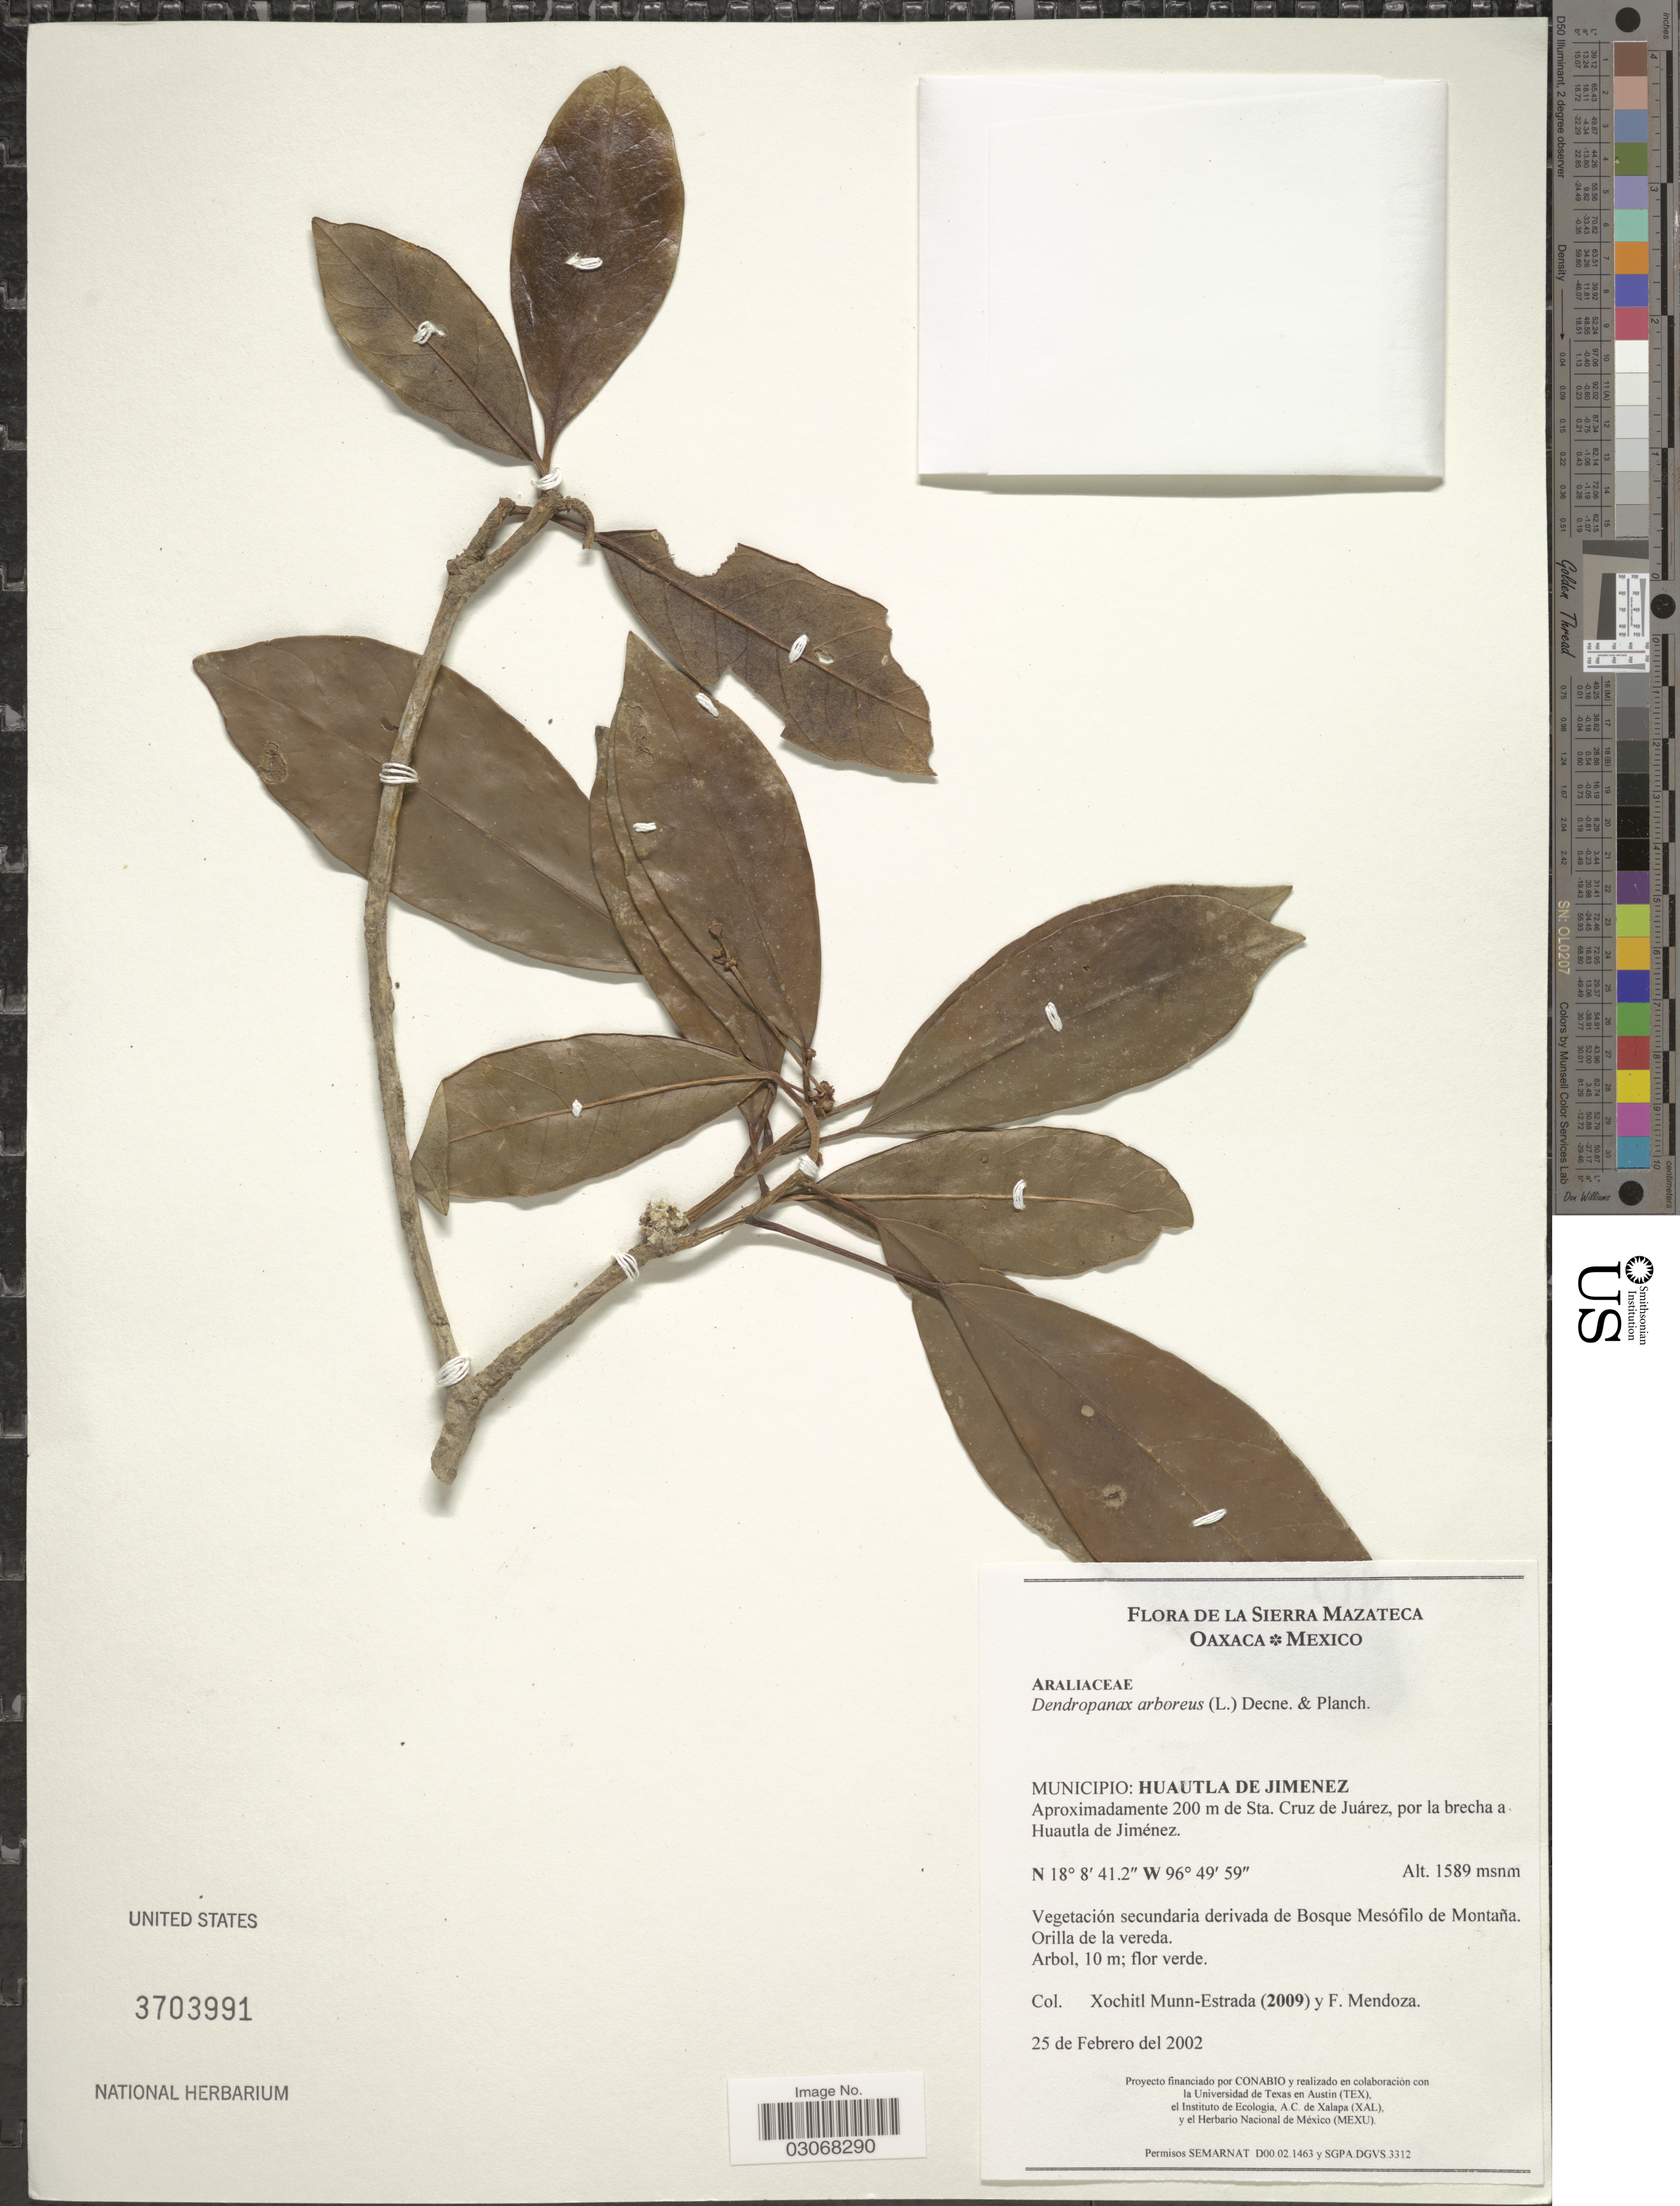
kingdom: Plantae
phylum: Tracheophyta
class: Magnoliopsida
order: Apiales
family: Araliaceae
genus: Dendropanax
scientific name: Dendropanax arboreus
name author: (L.) Decne. & Planch.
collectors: X. Munn-Estrada & F. Mendoza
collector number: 2009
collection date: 2002-02-25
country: Mexico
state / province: Oaxaca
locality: La Sierra Mazateca. Municipio: Huautla de Jimenez. Aproximadamente 200 m de Sta. Cruz de Juárez, por la brecha a Huautla de Jiménez.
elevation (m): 1589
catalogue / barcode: US 3703991